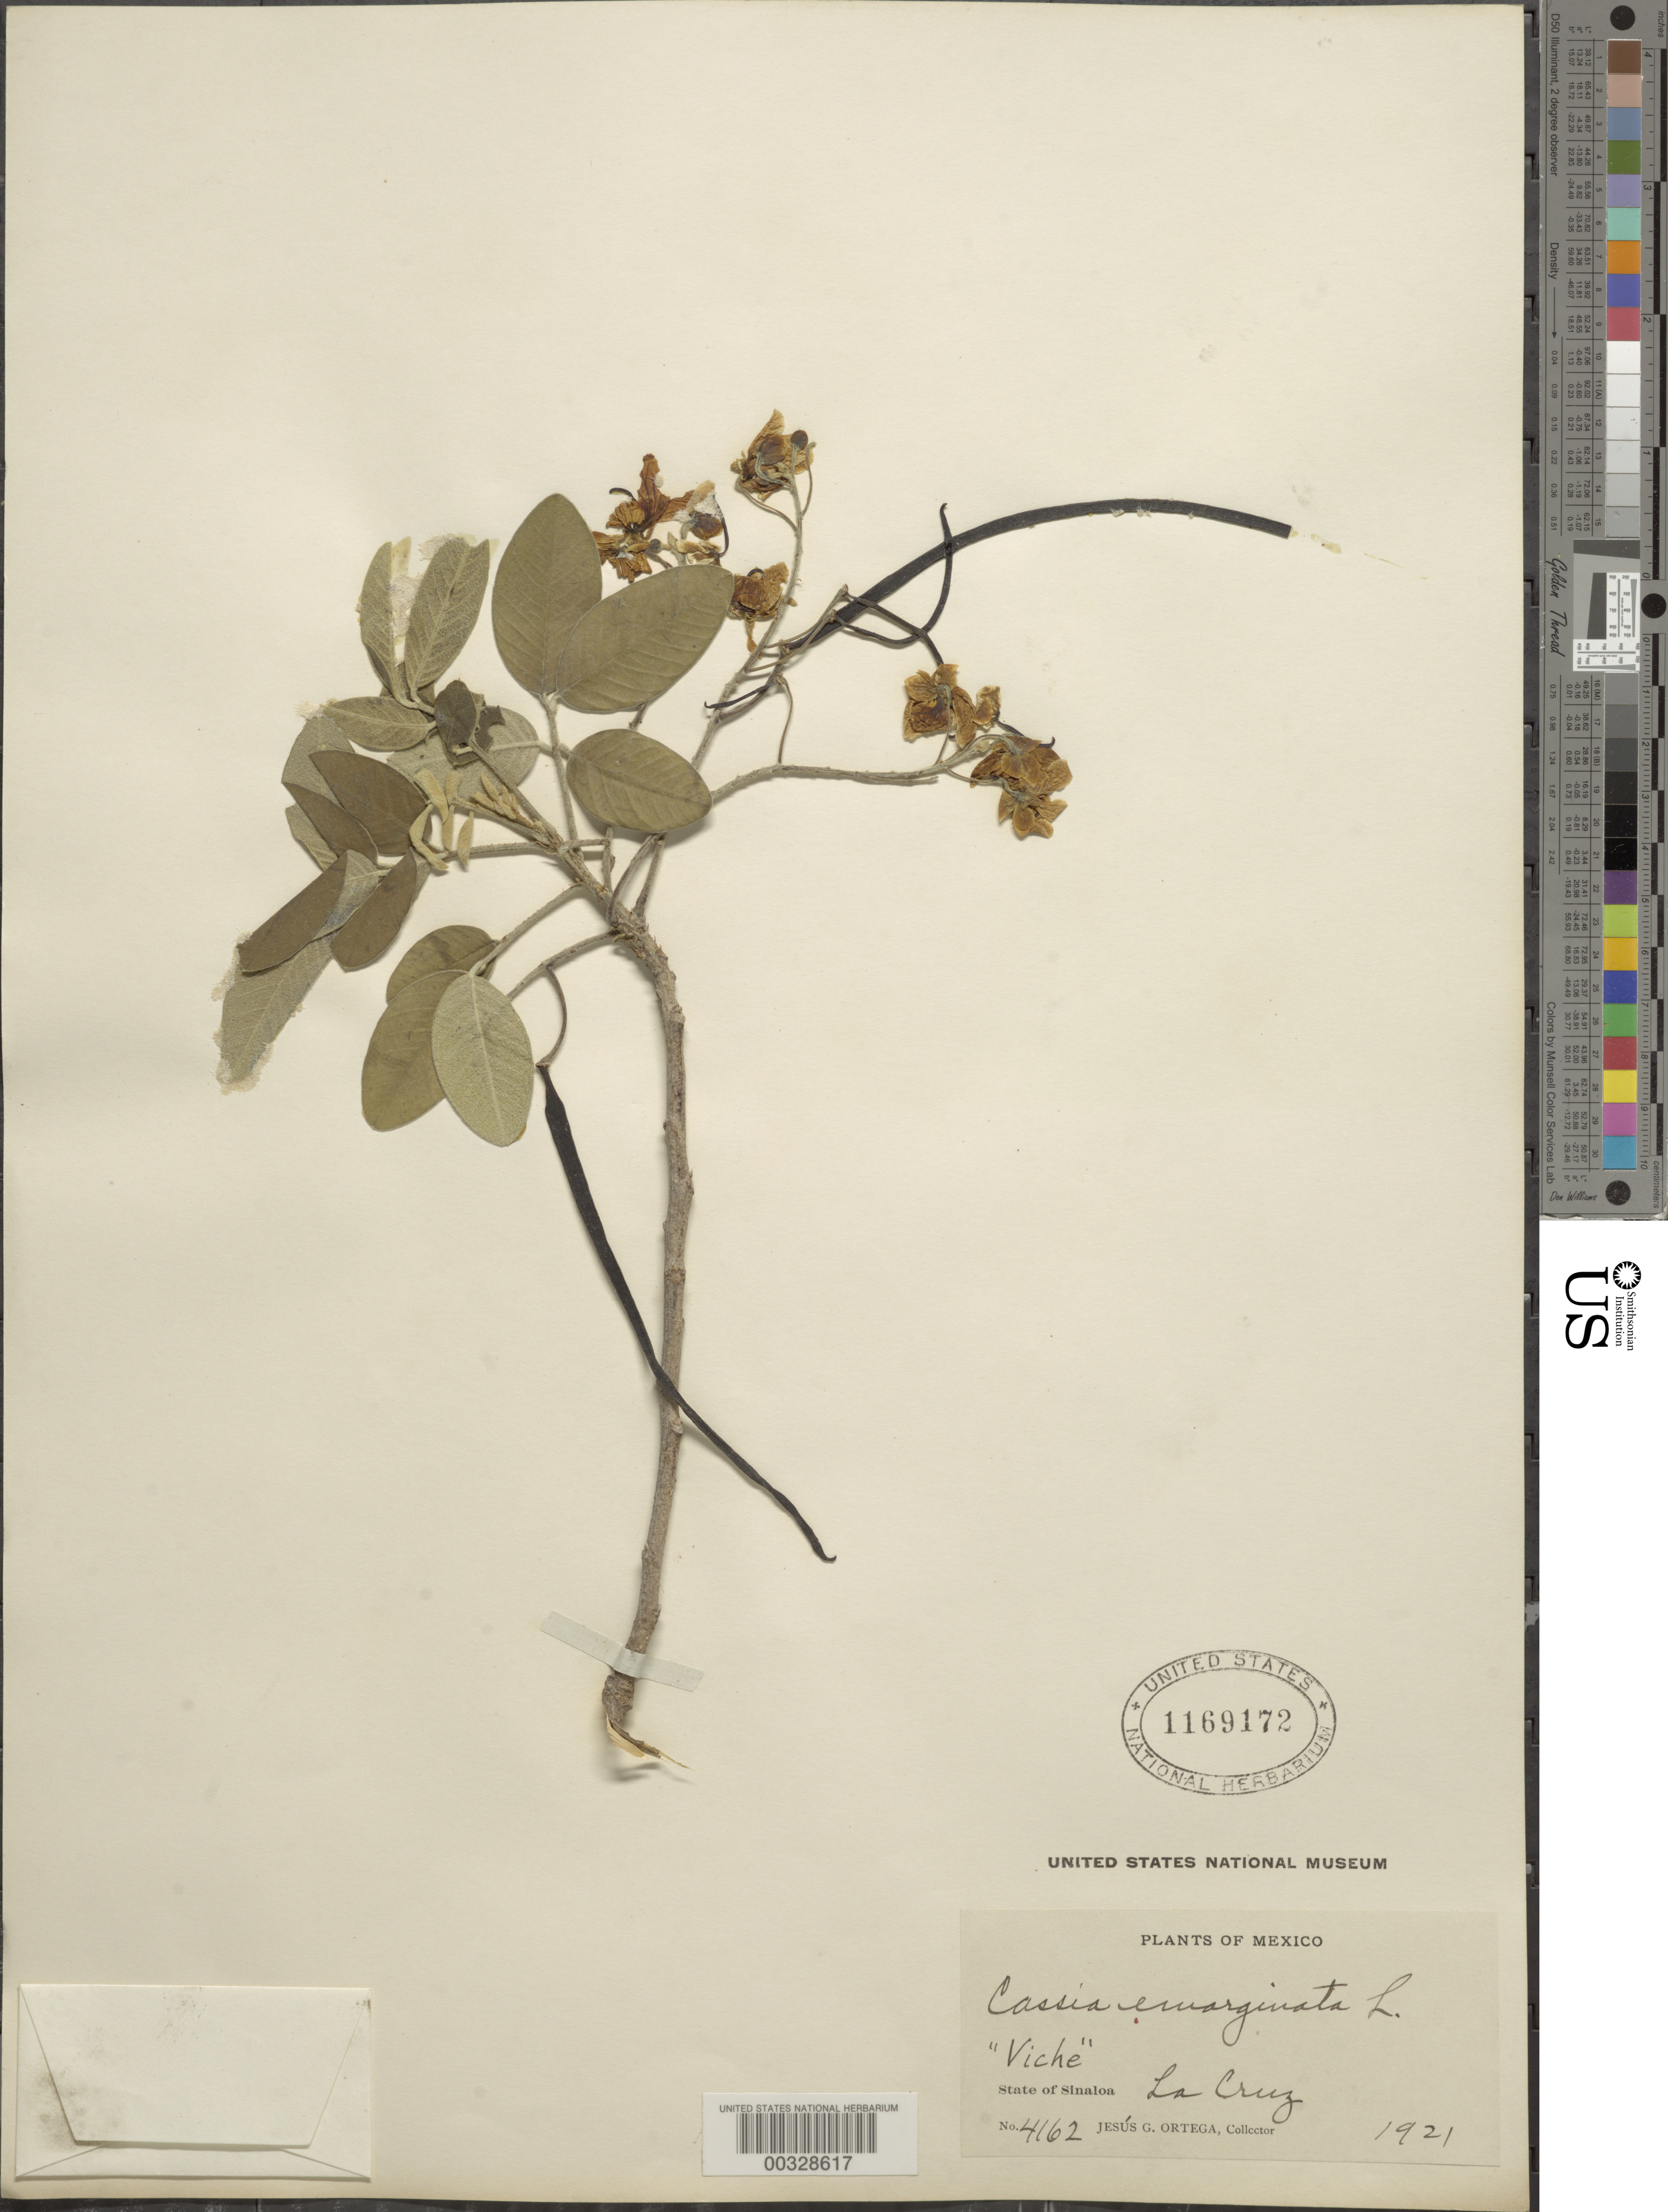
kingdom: Plantae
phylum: Tracheophyta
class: Magnoliopsida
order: Fabales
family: Fabaceae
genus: Senna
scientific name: Senna emarginata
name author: L.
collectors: J. Ortega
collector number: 4162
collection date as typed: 1921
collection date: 1921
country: Mexico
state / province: Sinaloa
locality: La cruz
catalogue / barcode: US 1169172